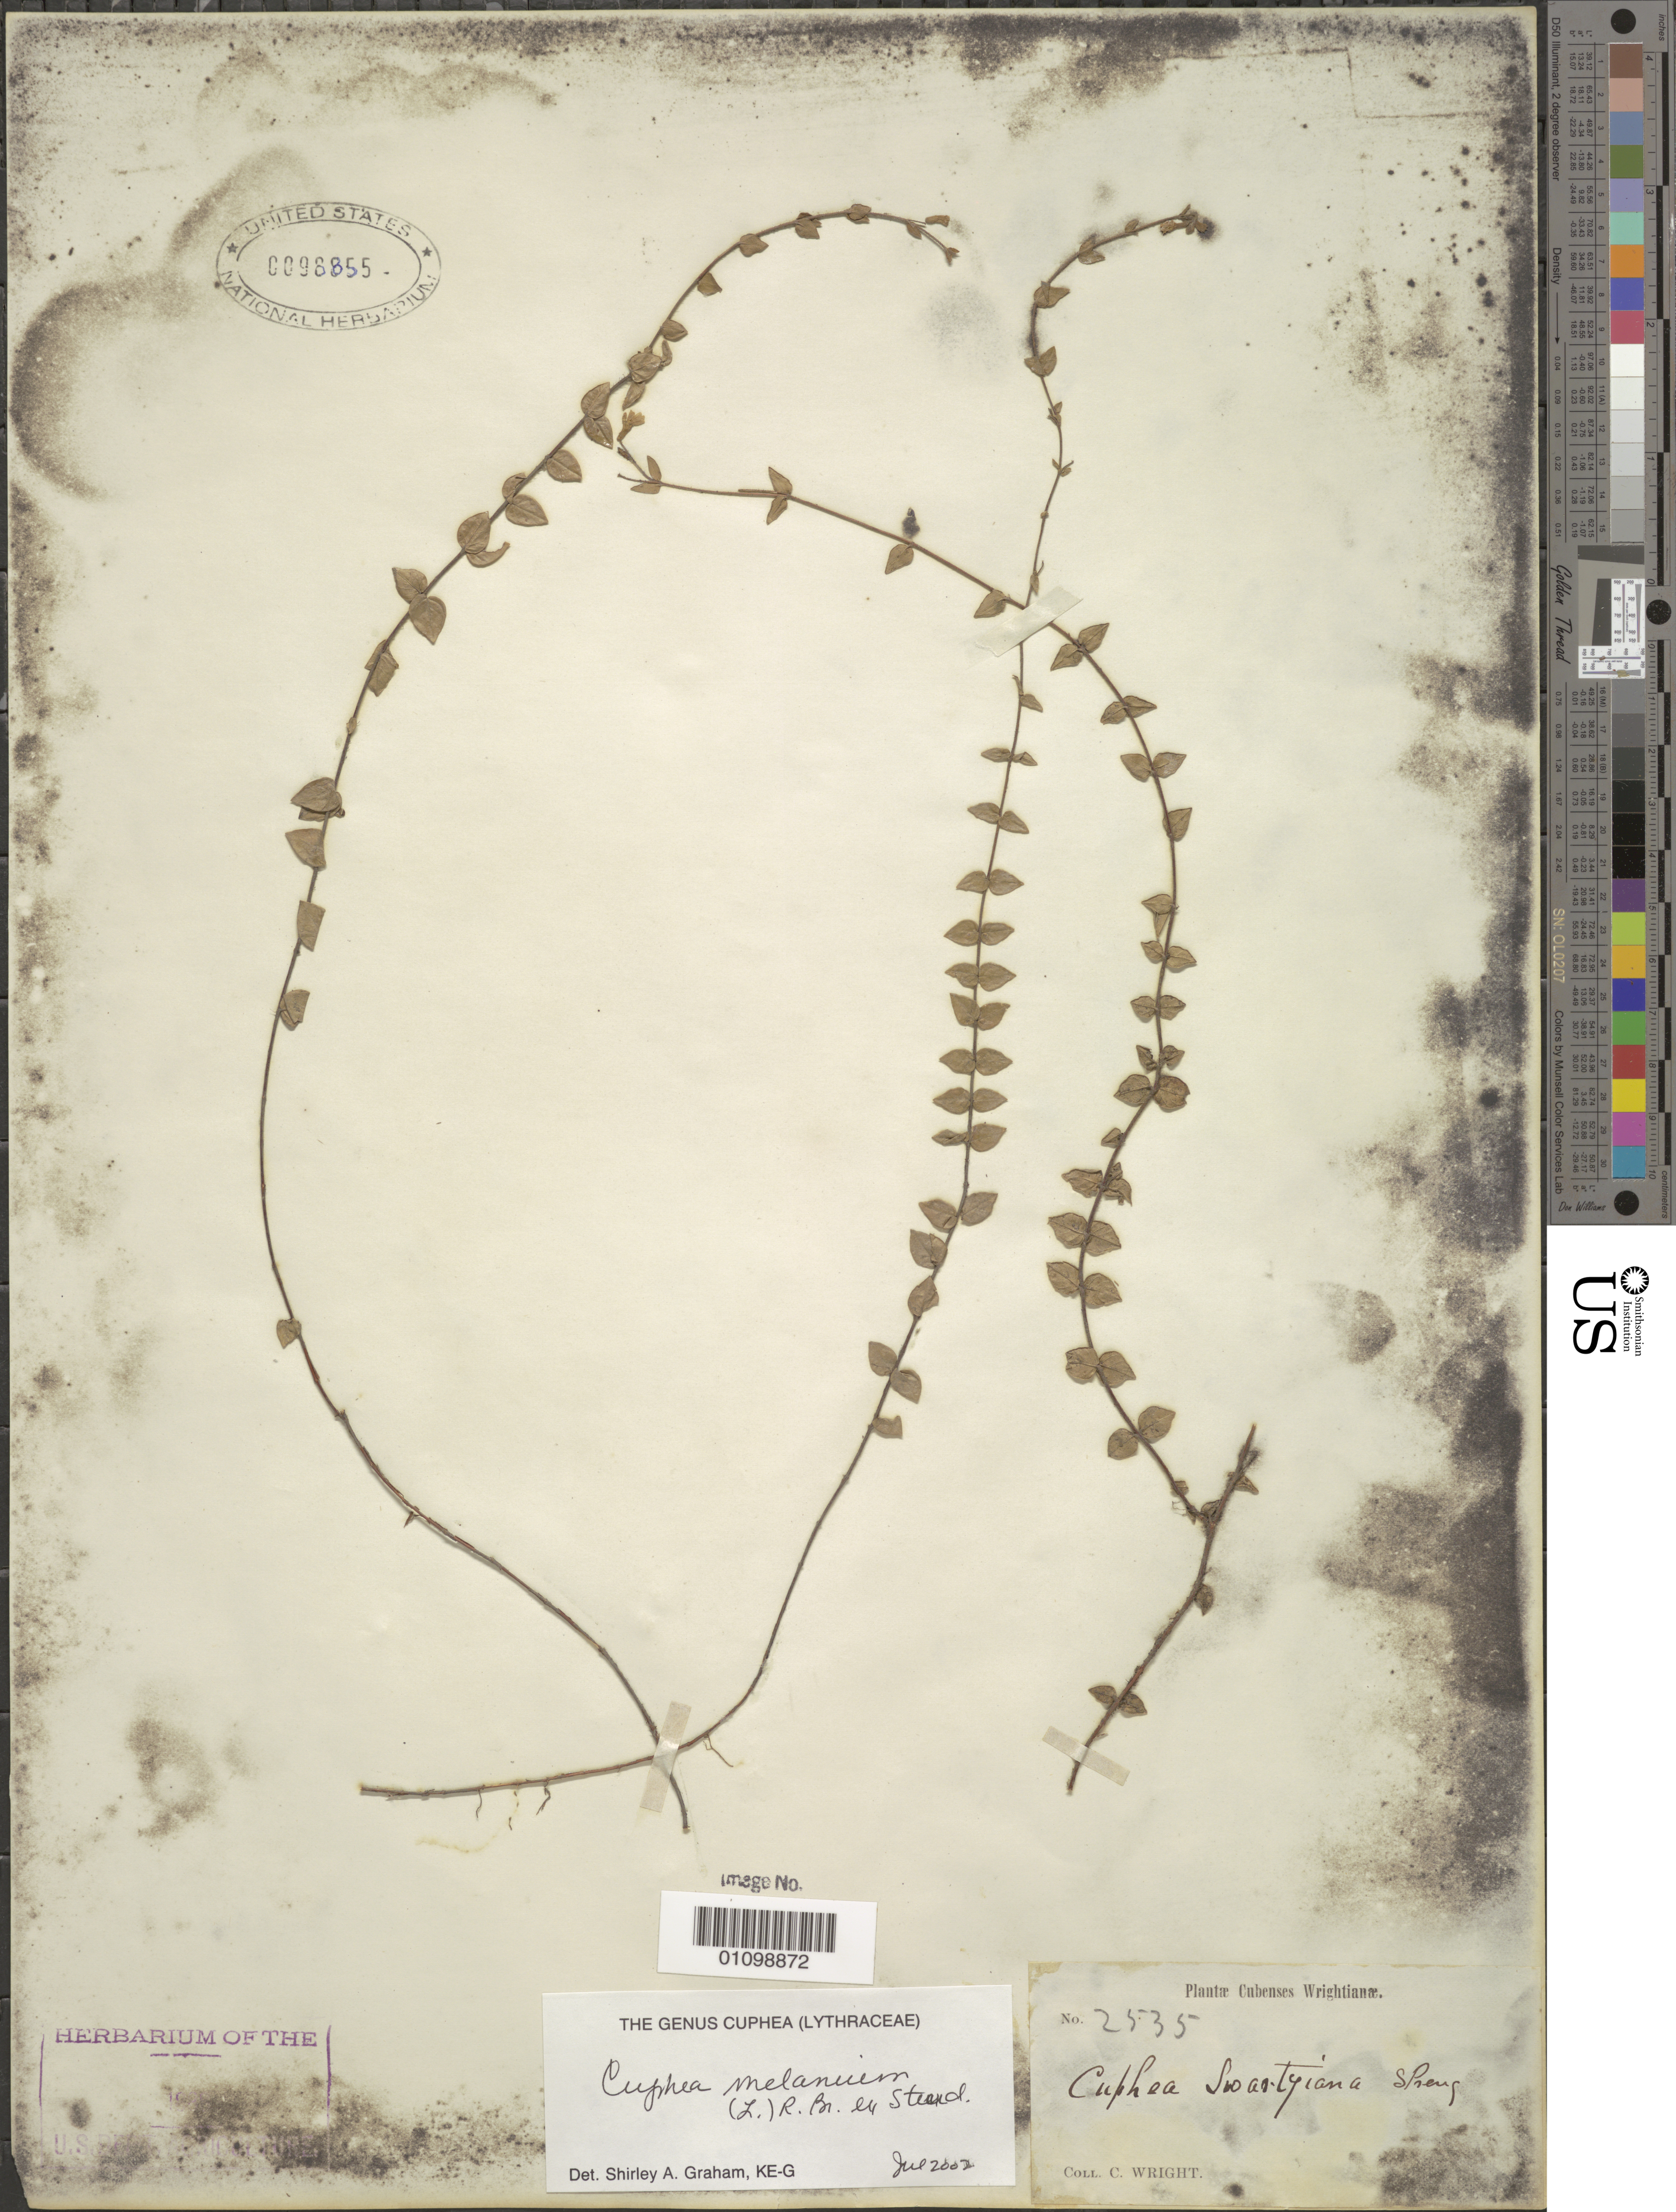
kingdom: Plantae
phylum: Tracheophyta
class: Magnoliopsida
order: Myrtales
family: Lythraceae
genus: Cuphea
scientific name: Cuphea melanium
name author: (L.) Cramer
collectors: C. Wright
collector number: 2535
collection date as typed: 1800 to 1899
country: Cuba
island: Cuba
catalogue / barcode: US 98855